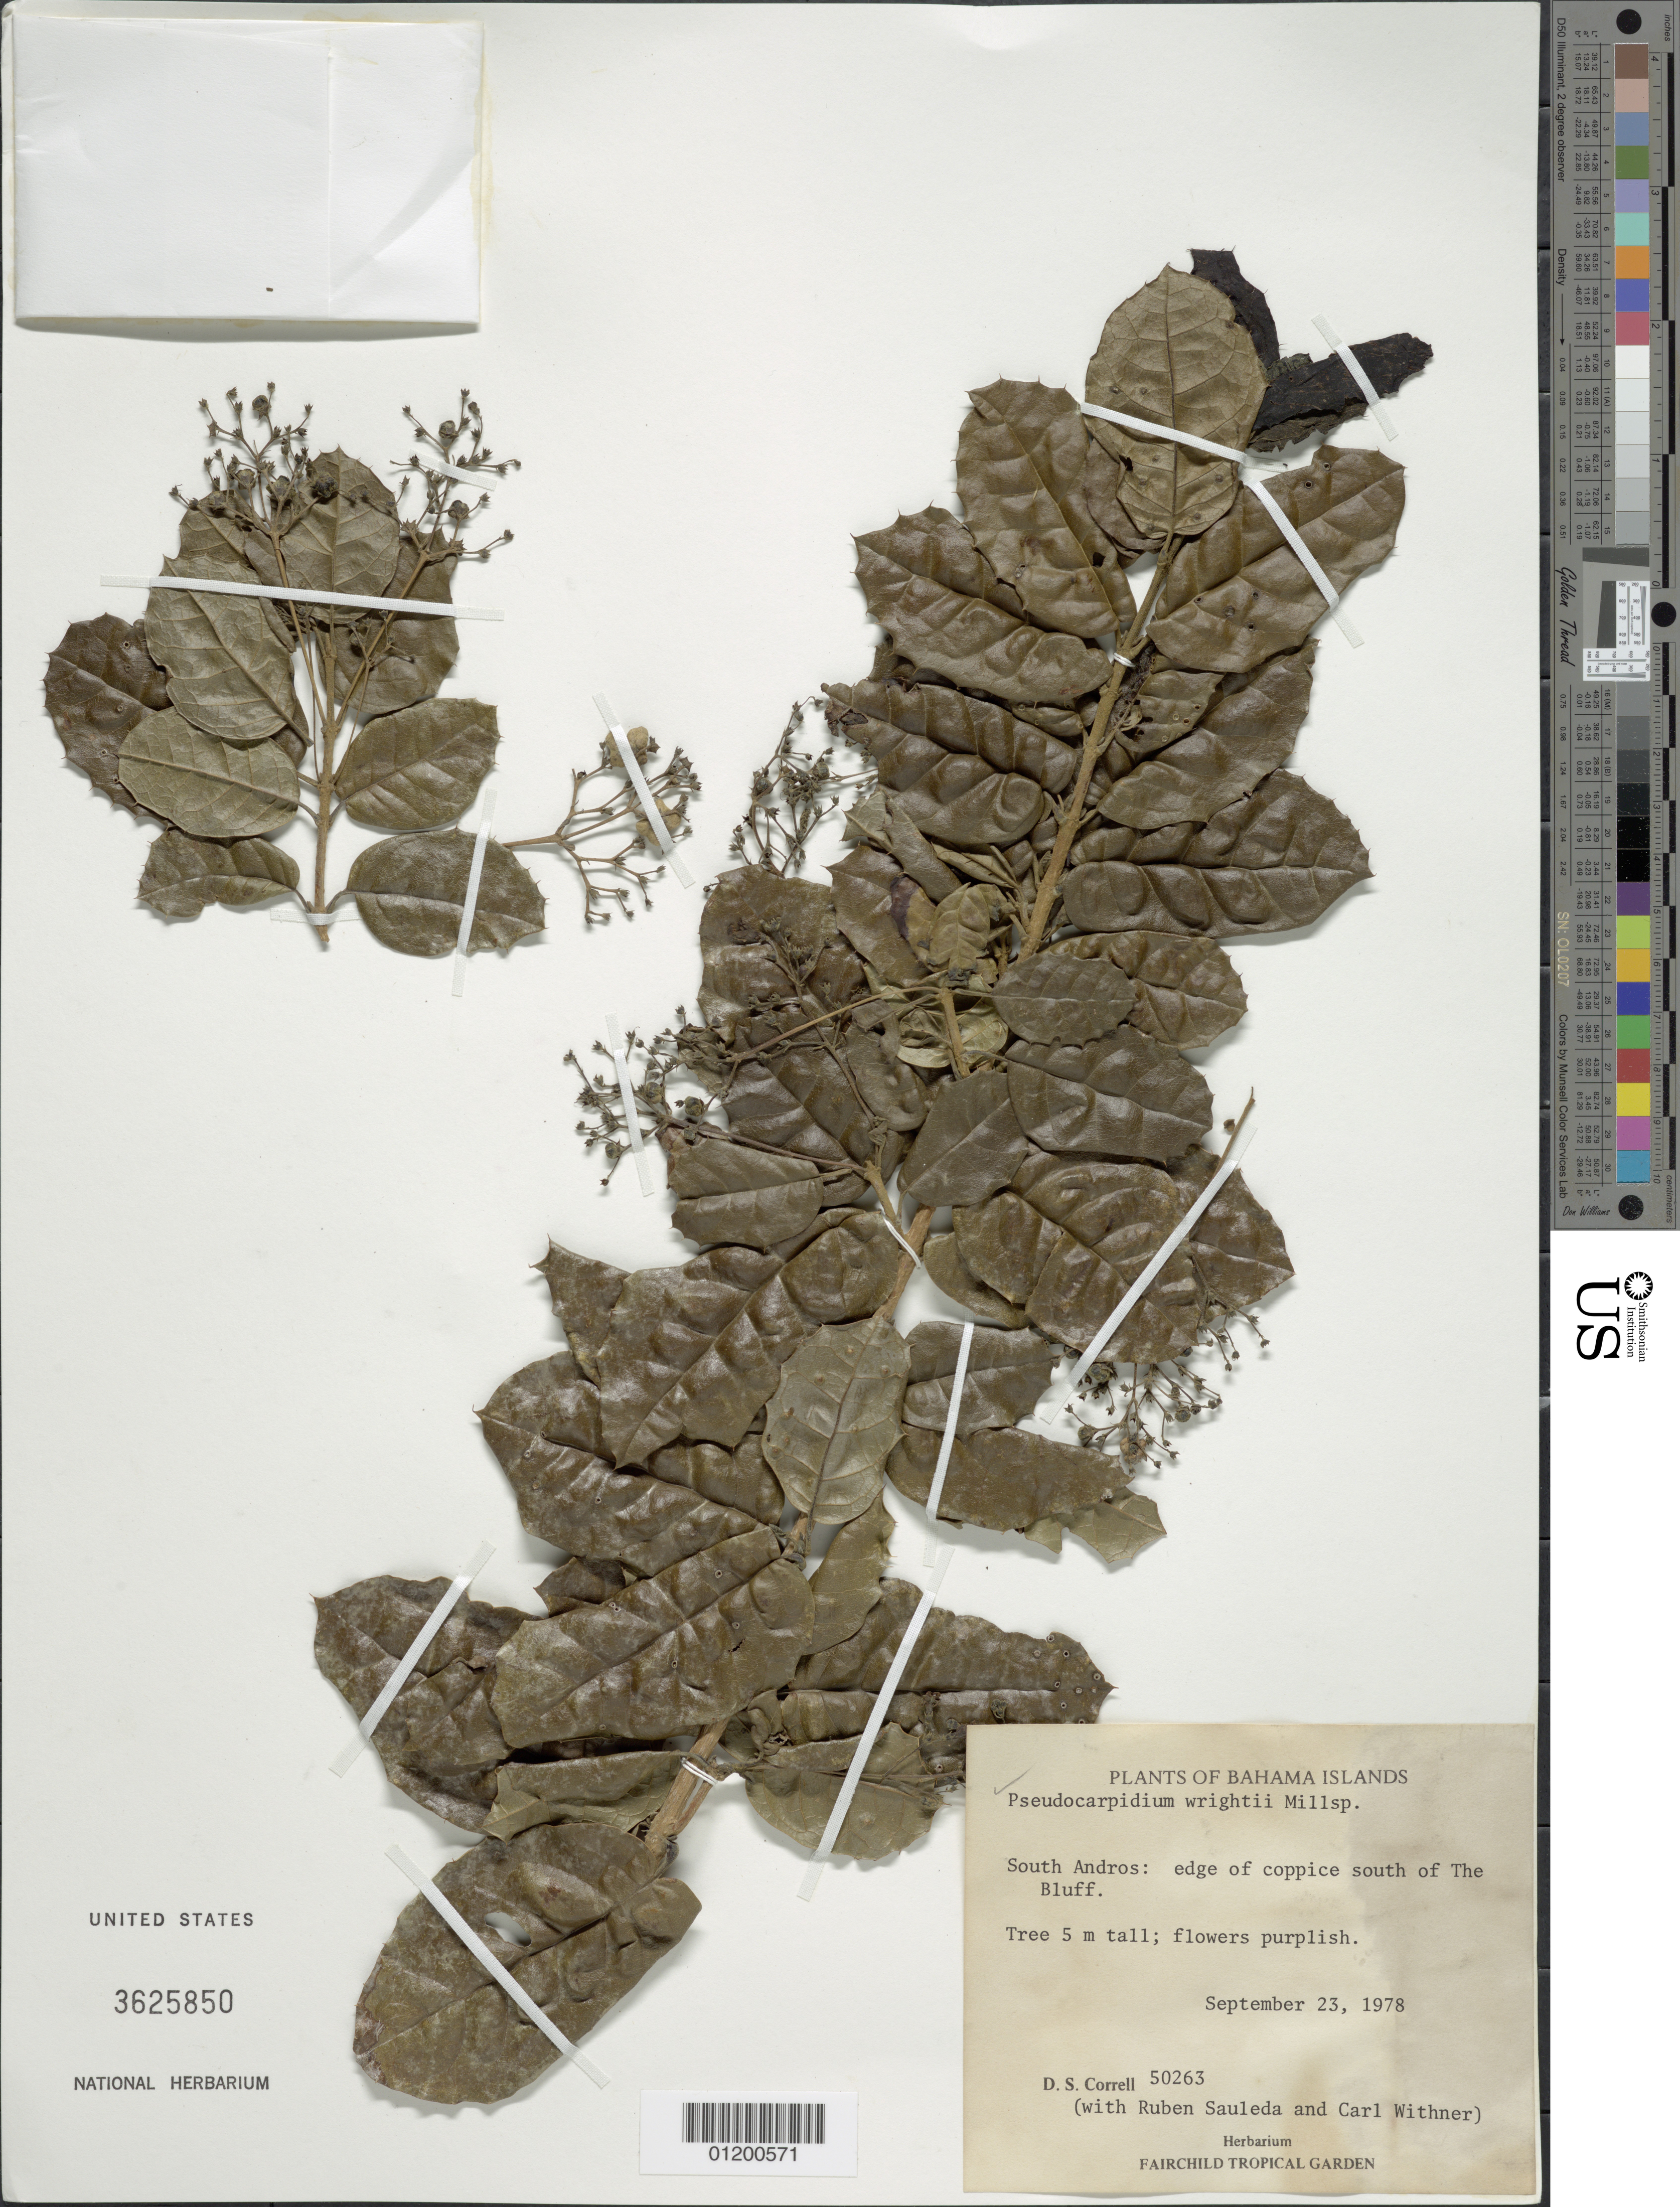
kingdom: Plantae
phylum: Tracheophyta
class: Magnoliopsida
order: Lamiales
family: Lamiaceae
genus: Pseudocarpidium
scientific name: Pseudocarpidium wrightii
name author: Millsp.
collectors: D. S. Correll, R. Sauleda & C. L. Withner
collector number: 50263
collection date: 1978-09-23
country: Bahamas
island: South Andros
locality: Edge of coppice S of The Bluff.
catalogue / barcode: US 3625850